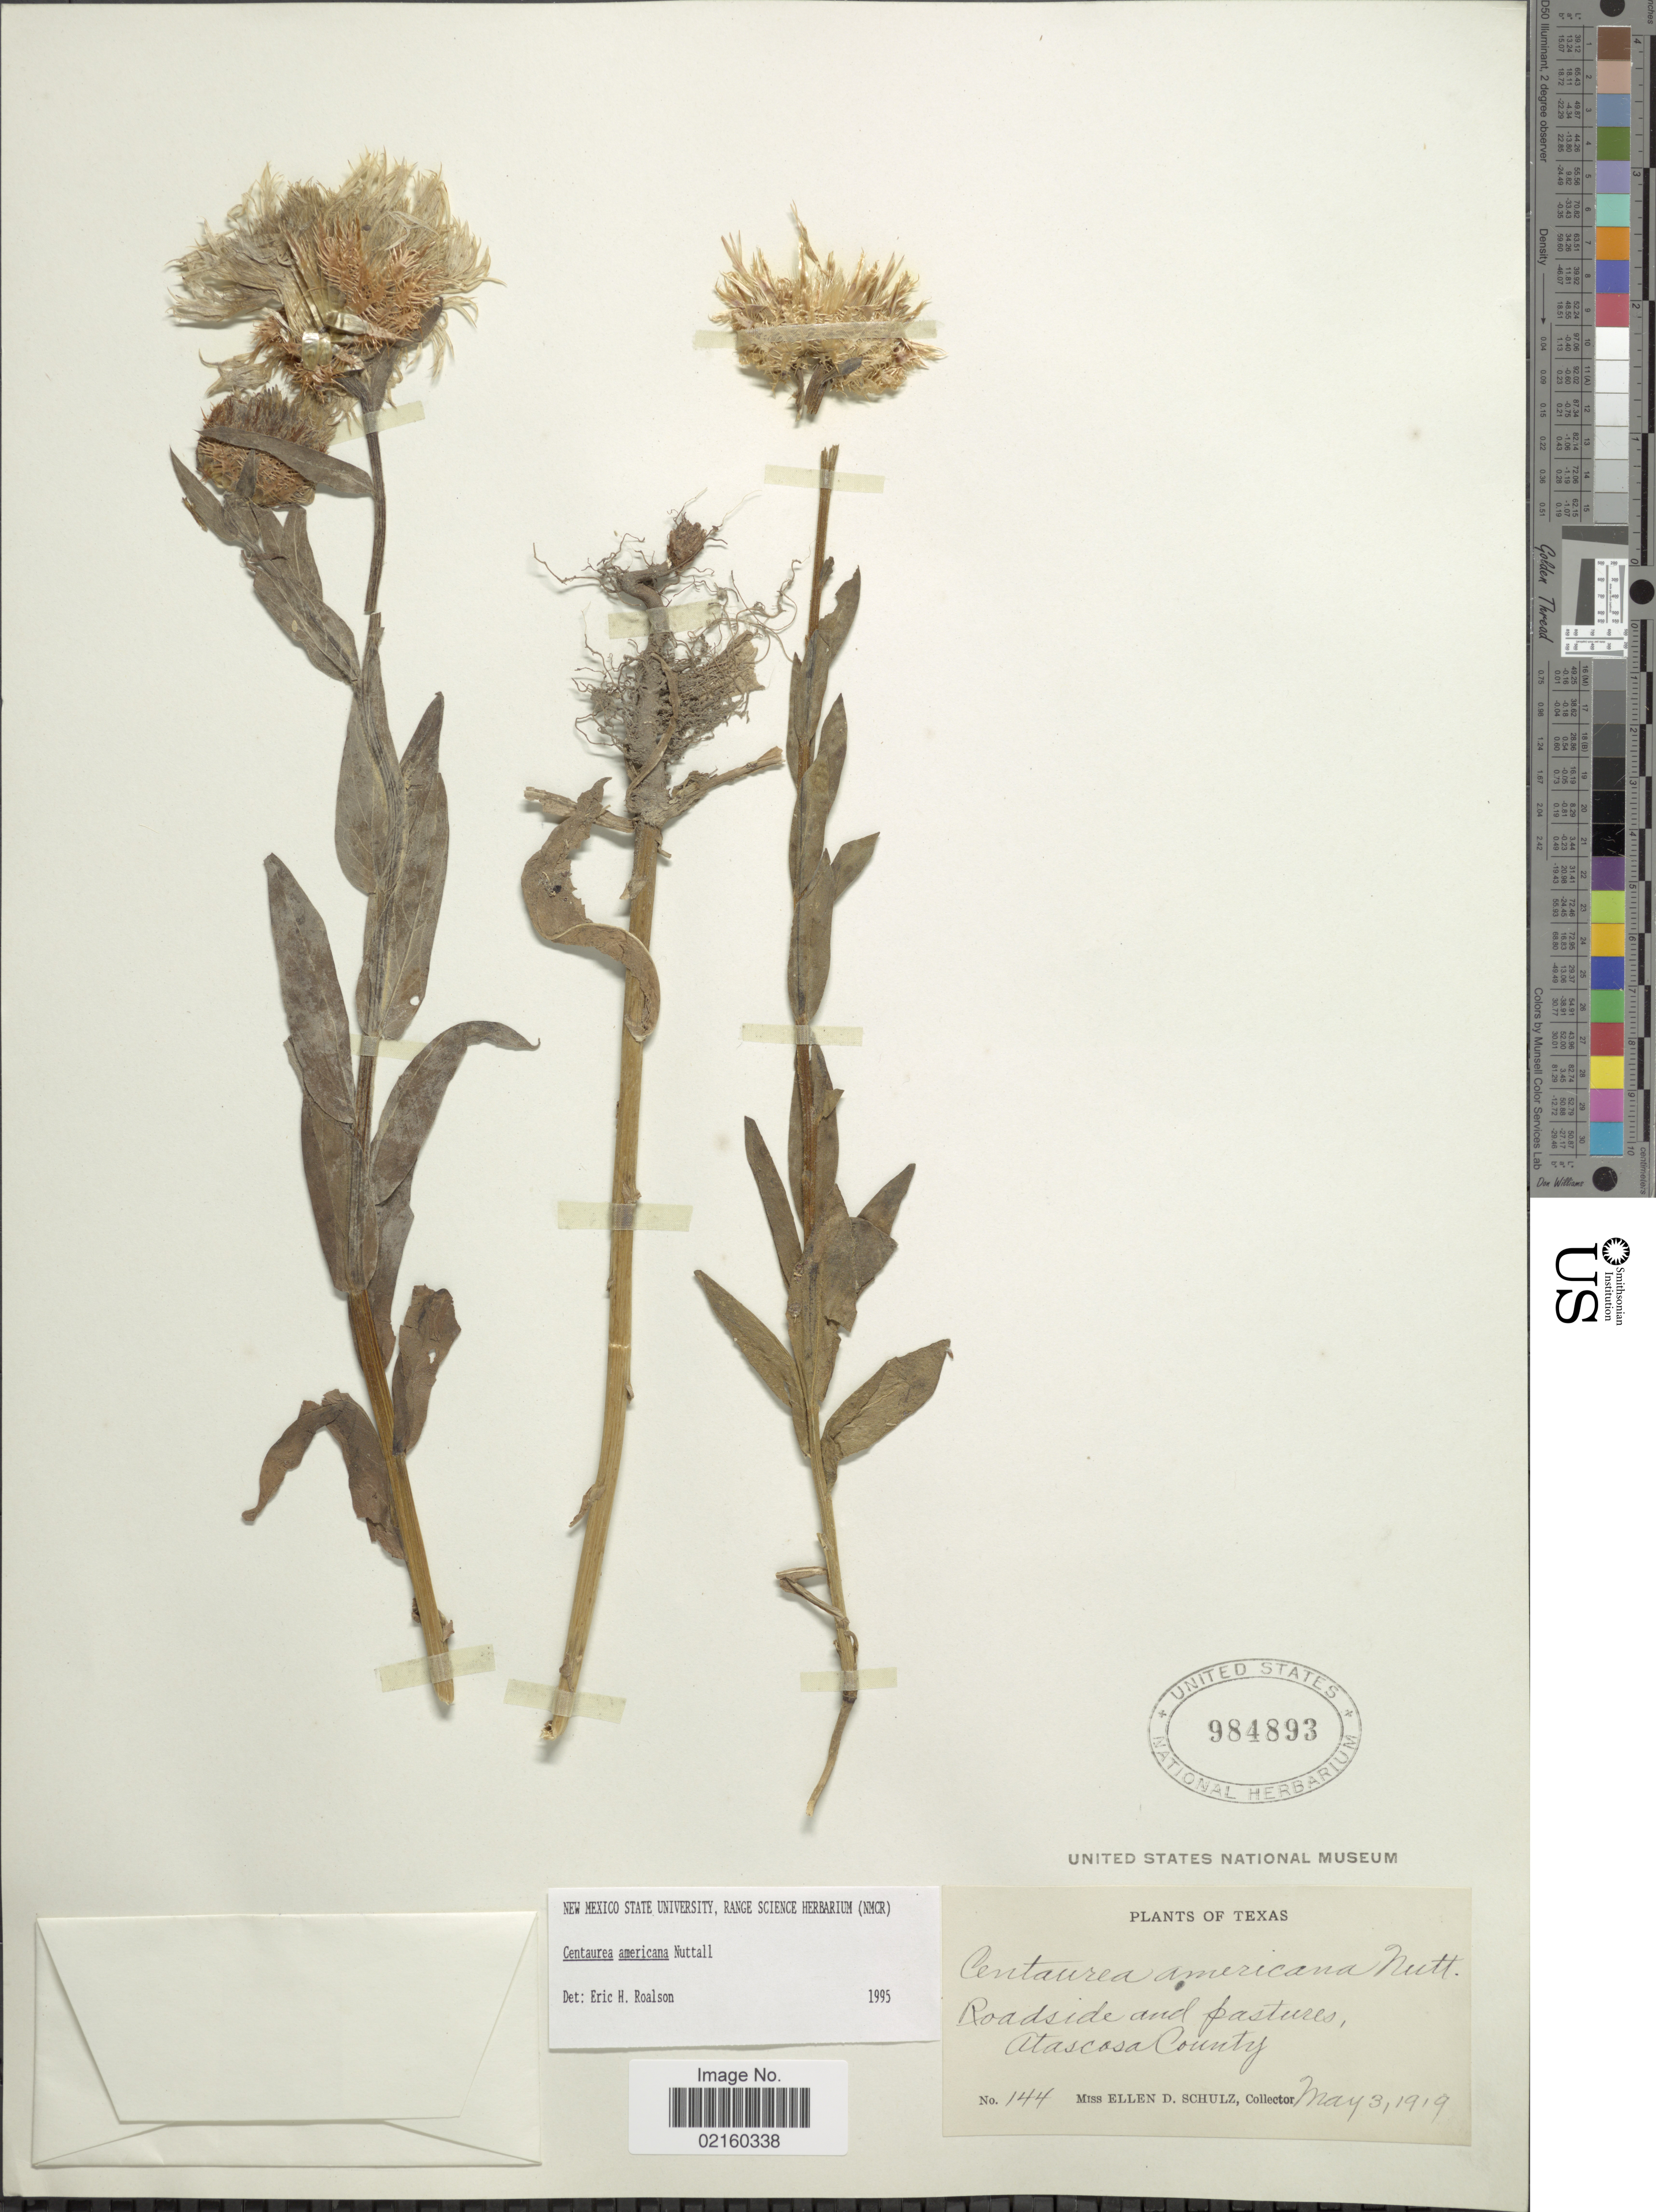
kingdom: Plantae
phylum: Tracheophyta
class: Magnoliopsida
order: Asterales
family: Asteraceae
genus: Plectocephalus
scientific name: Plectocephalus americanus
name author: (Nutt.) D. Don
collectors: E. D. Schulz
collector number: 144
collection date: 1919-05-03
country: United States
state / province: Texas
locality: Atascasa County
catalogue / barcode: US 984893